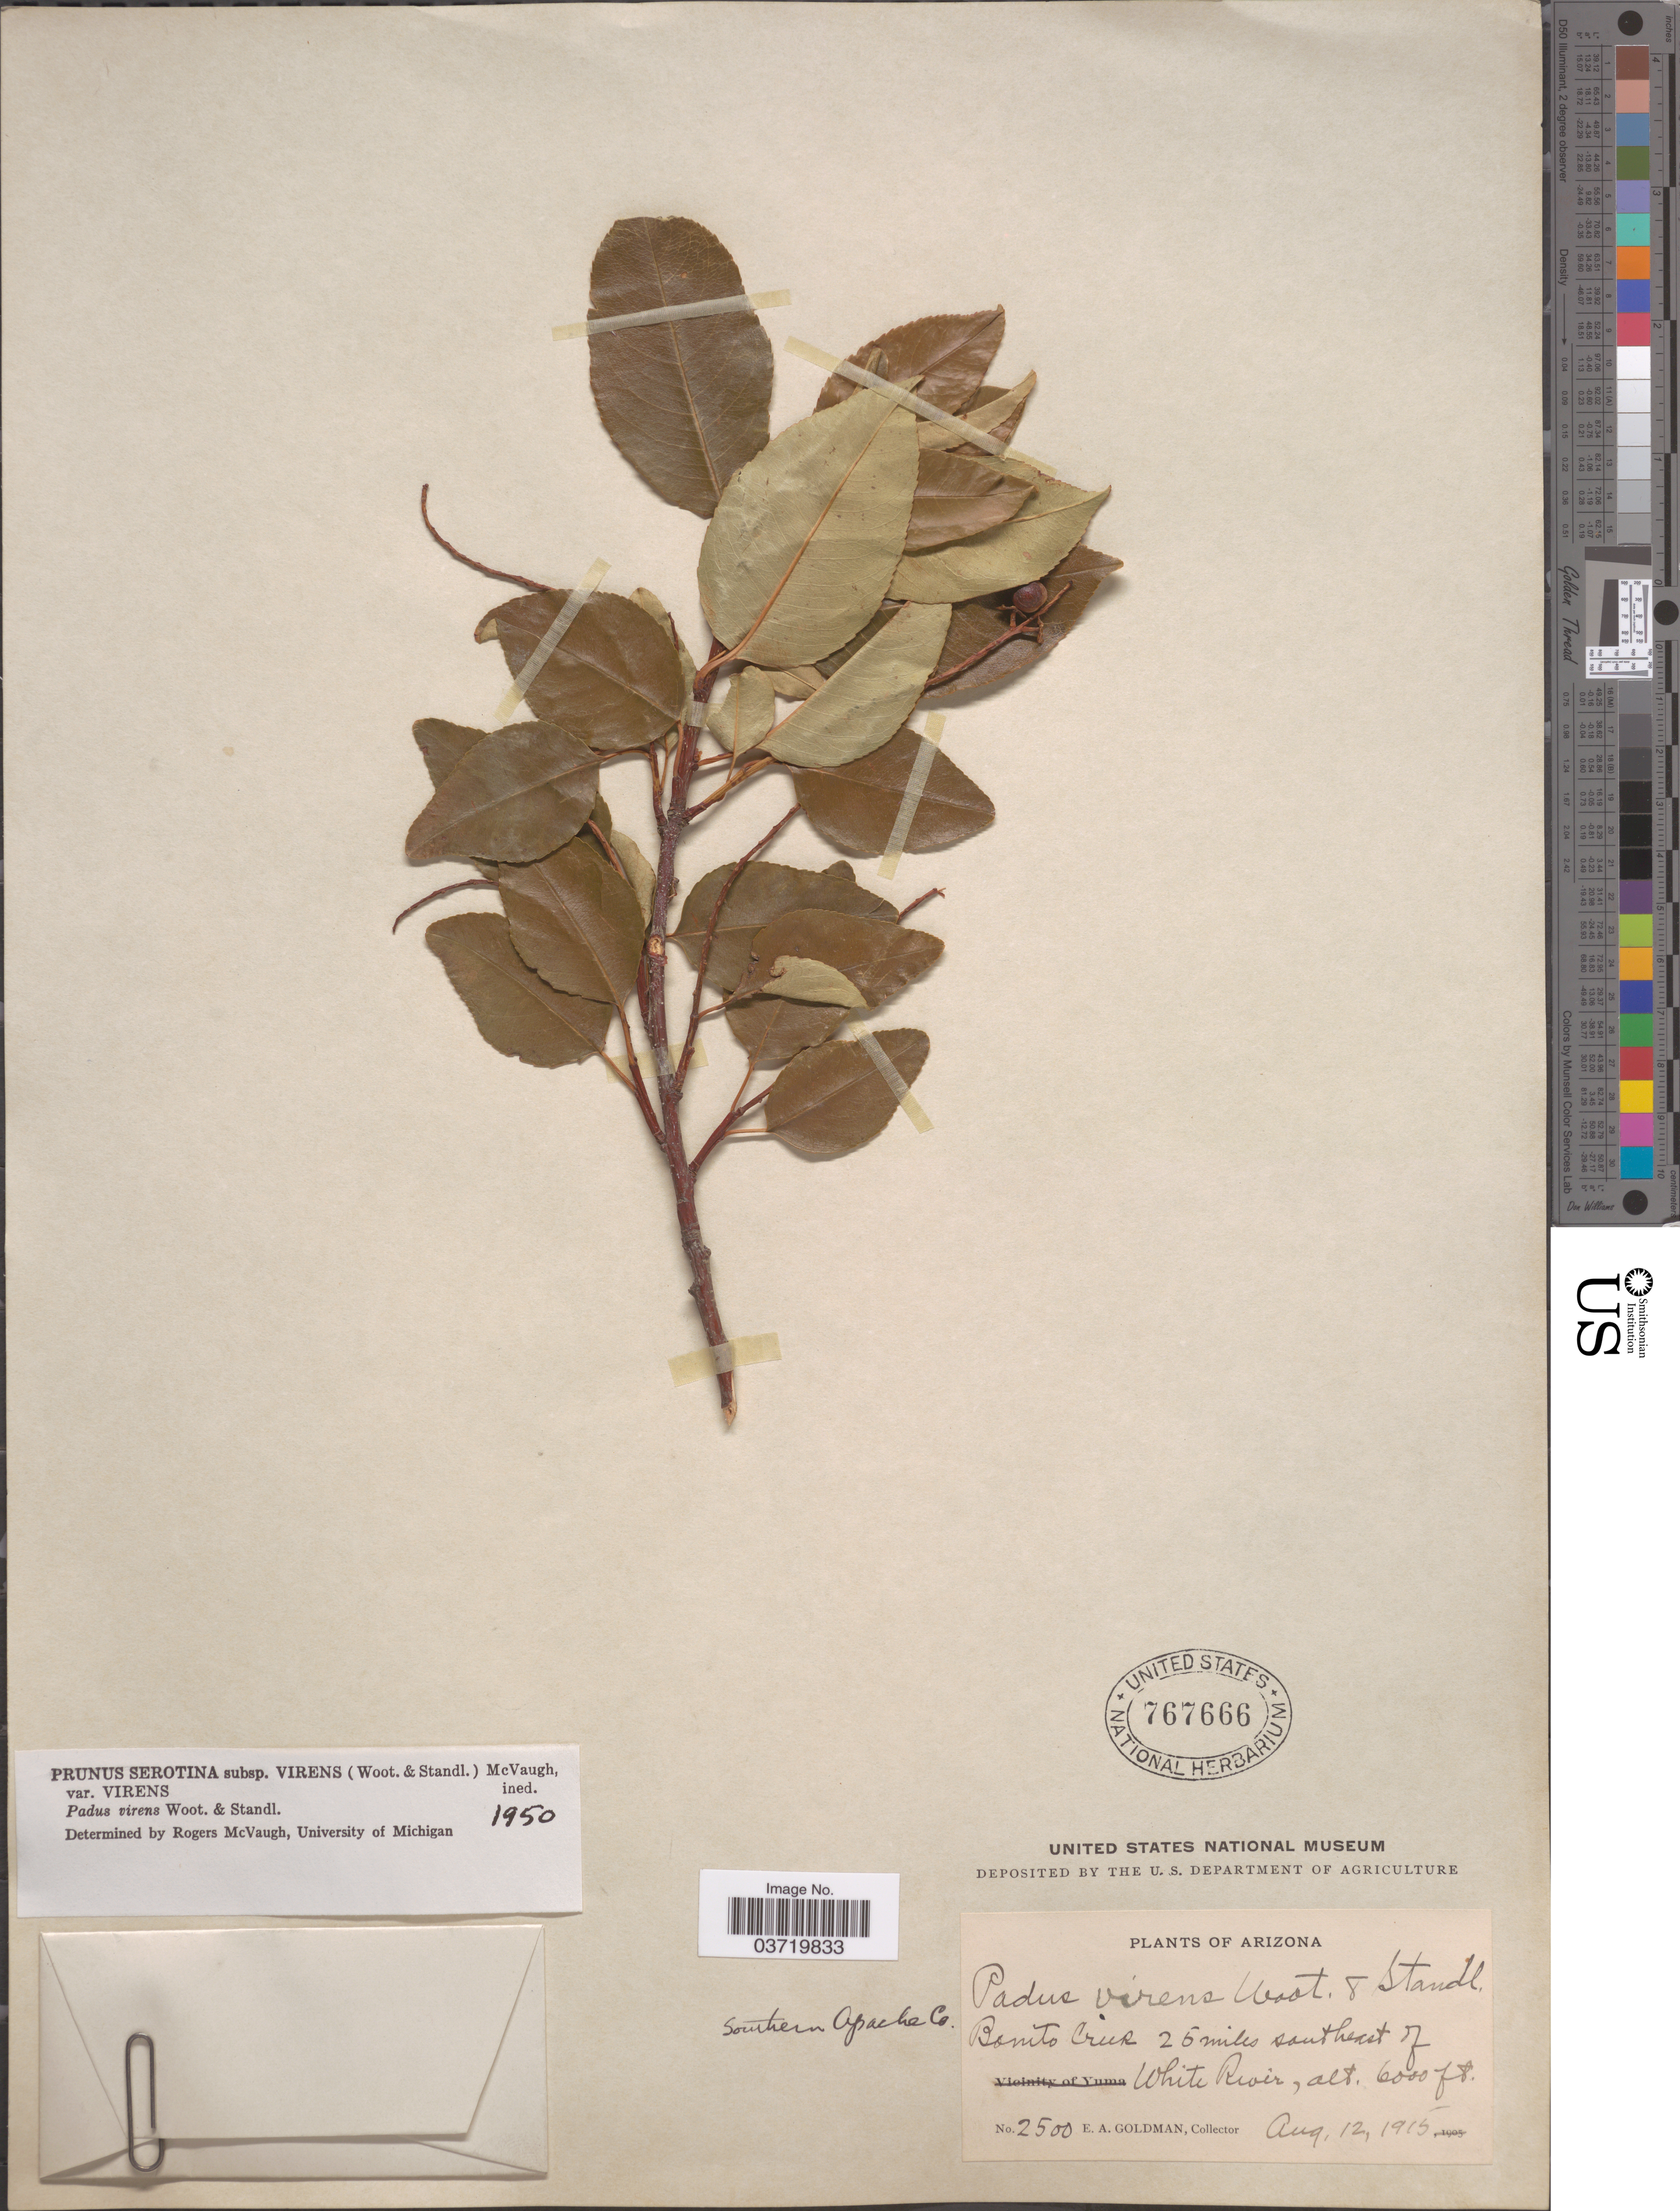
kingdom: Plantae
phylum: Tracheophyta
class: Magnoliopsida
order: Rosales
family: Rosaceae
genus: Prunus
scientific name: Prunus serotina var. rufula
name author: (Wooton & Standl.) McVaugh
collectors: E. A. Goldman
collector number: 2500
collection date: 1915-08-12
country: United States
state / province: Arizona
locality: Bonito Creek 25 miles southeast of White River. Southern Apache Co.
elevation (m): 1829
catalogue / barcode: US 767666